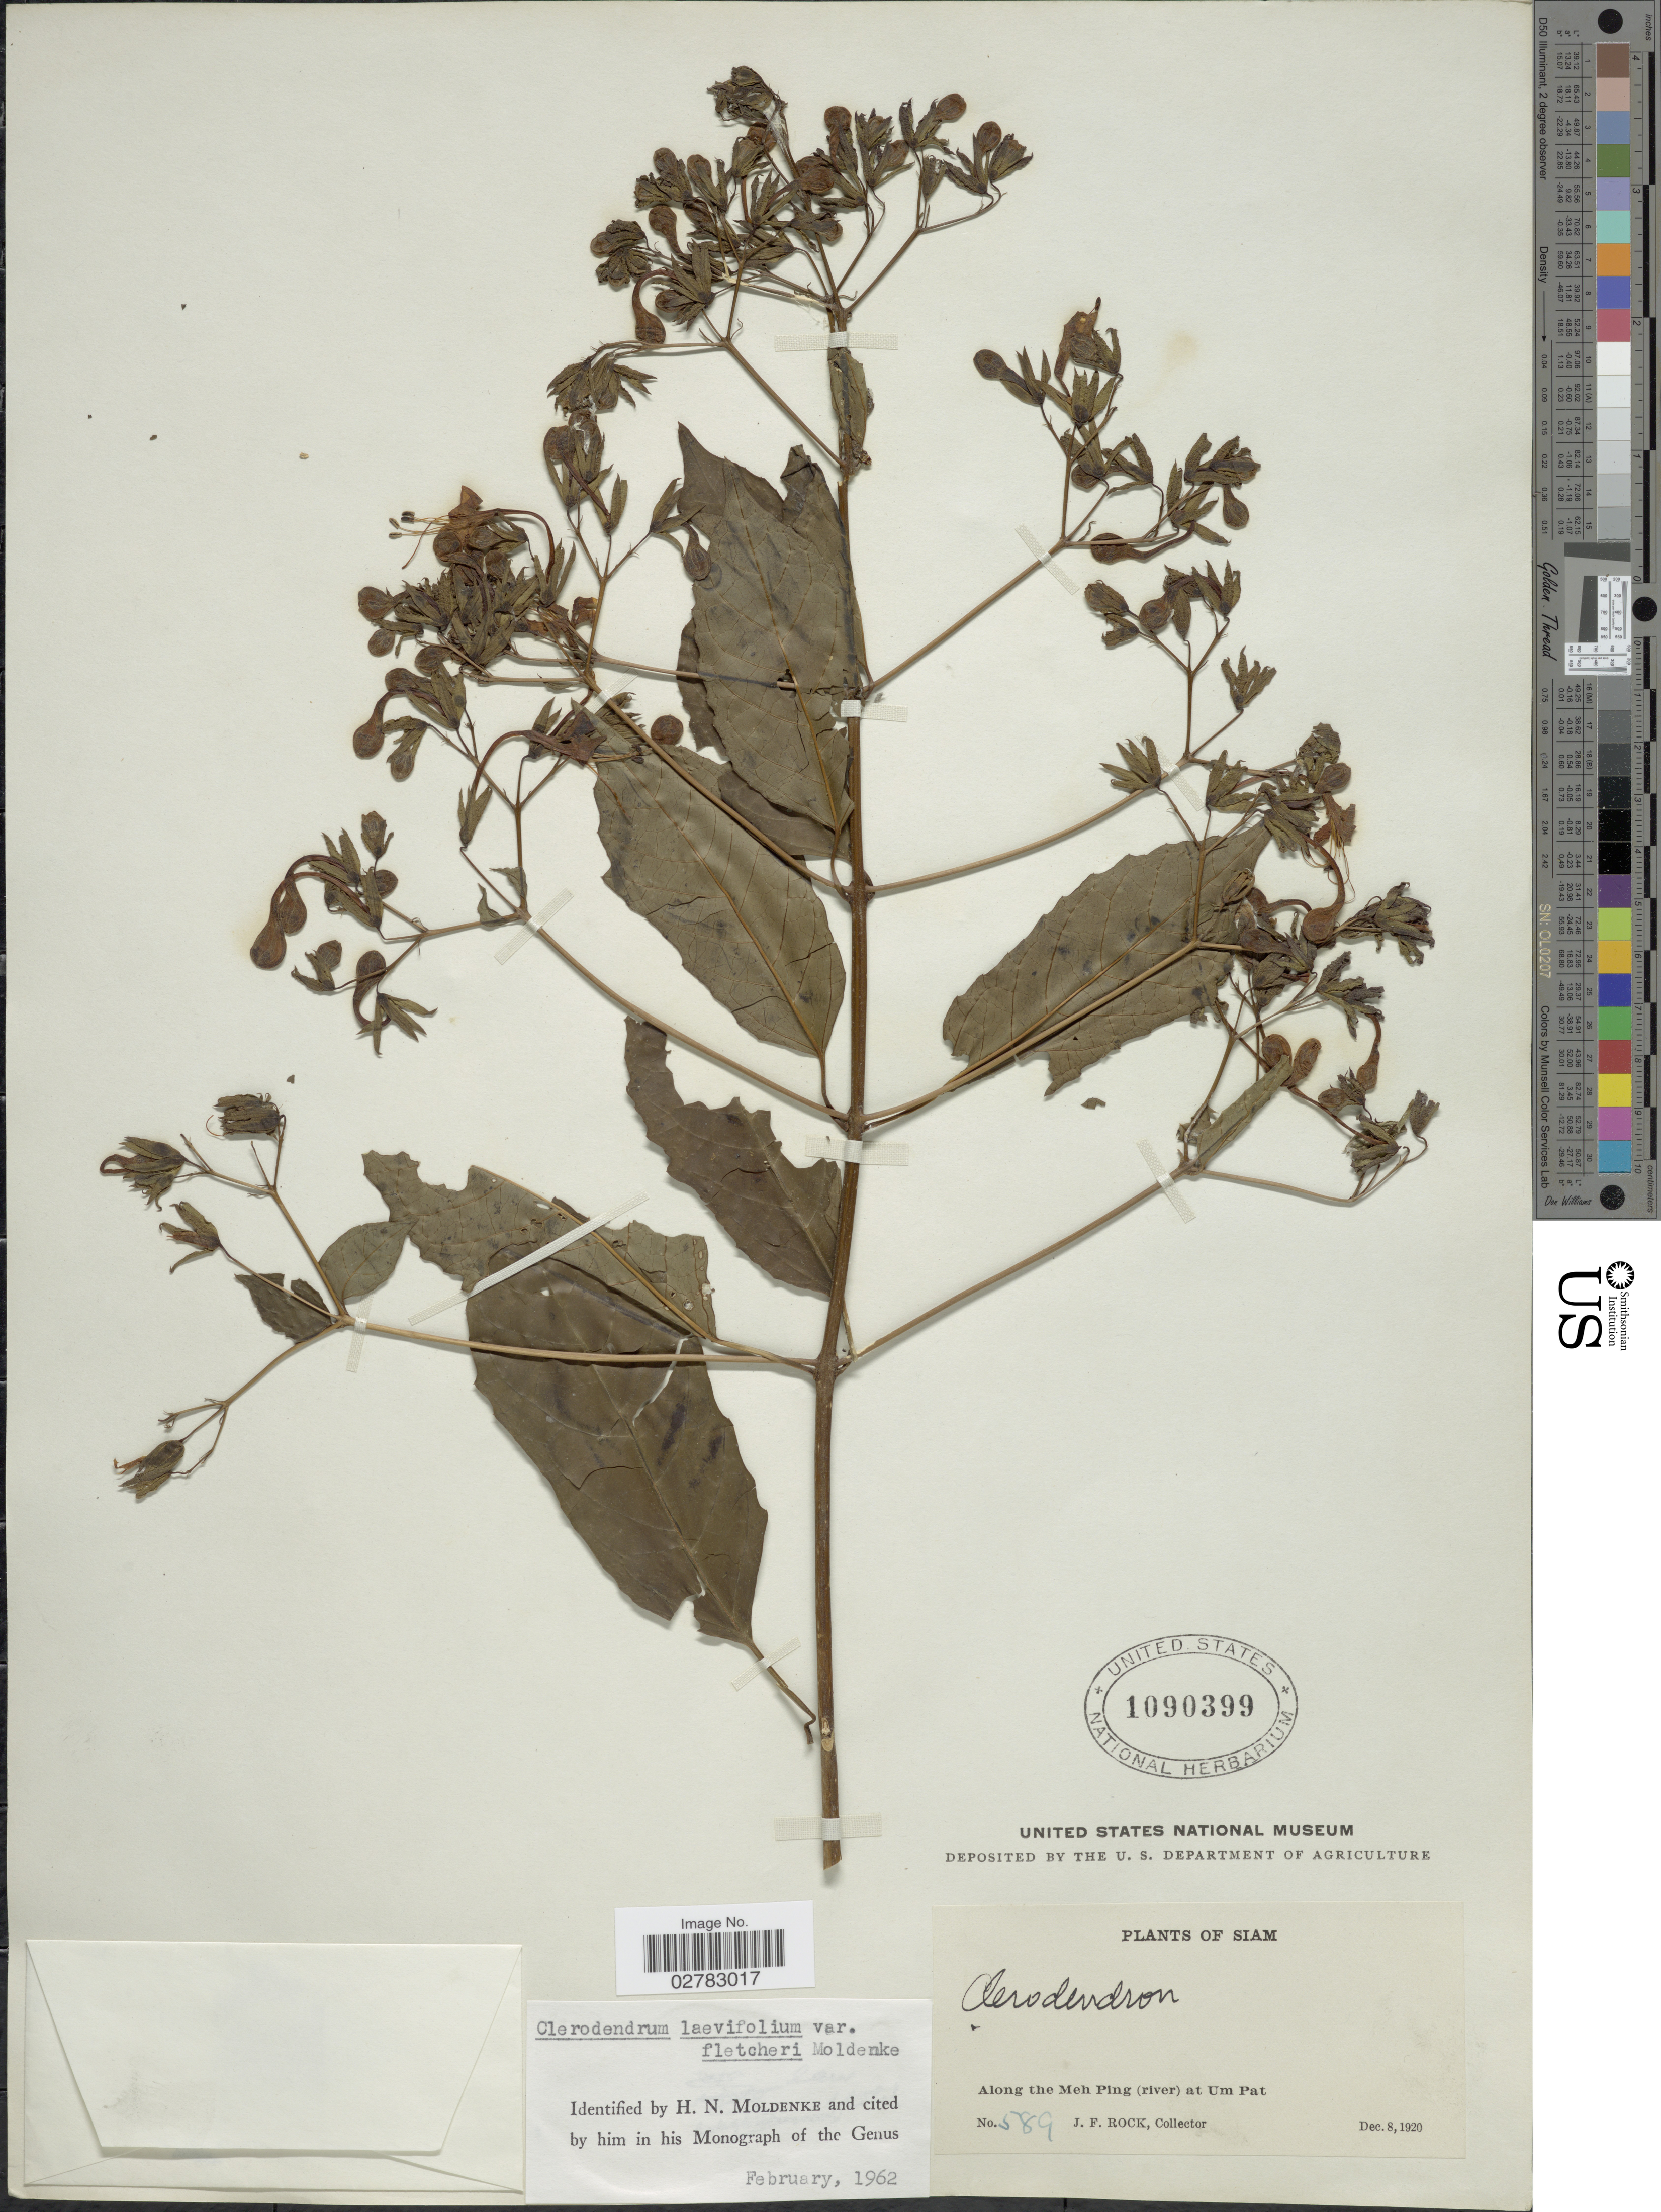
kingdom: Plantae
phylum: Tracheophyta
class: Magnoliopsida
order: Lamiales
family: Lamiaceae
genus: Clerodendrum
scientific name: Clerodendrum laevifolium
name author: Blume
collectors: J. Rock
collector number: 589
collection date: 1920-12-08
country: Thailand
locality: Siam. Along the Meh Ping (river) at Um Pat.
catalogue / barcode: US 1090399